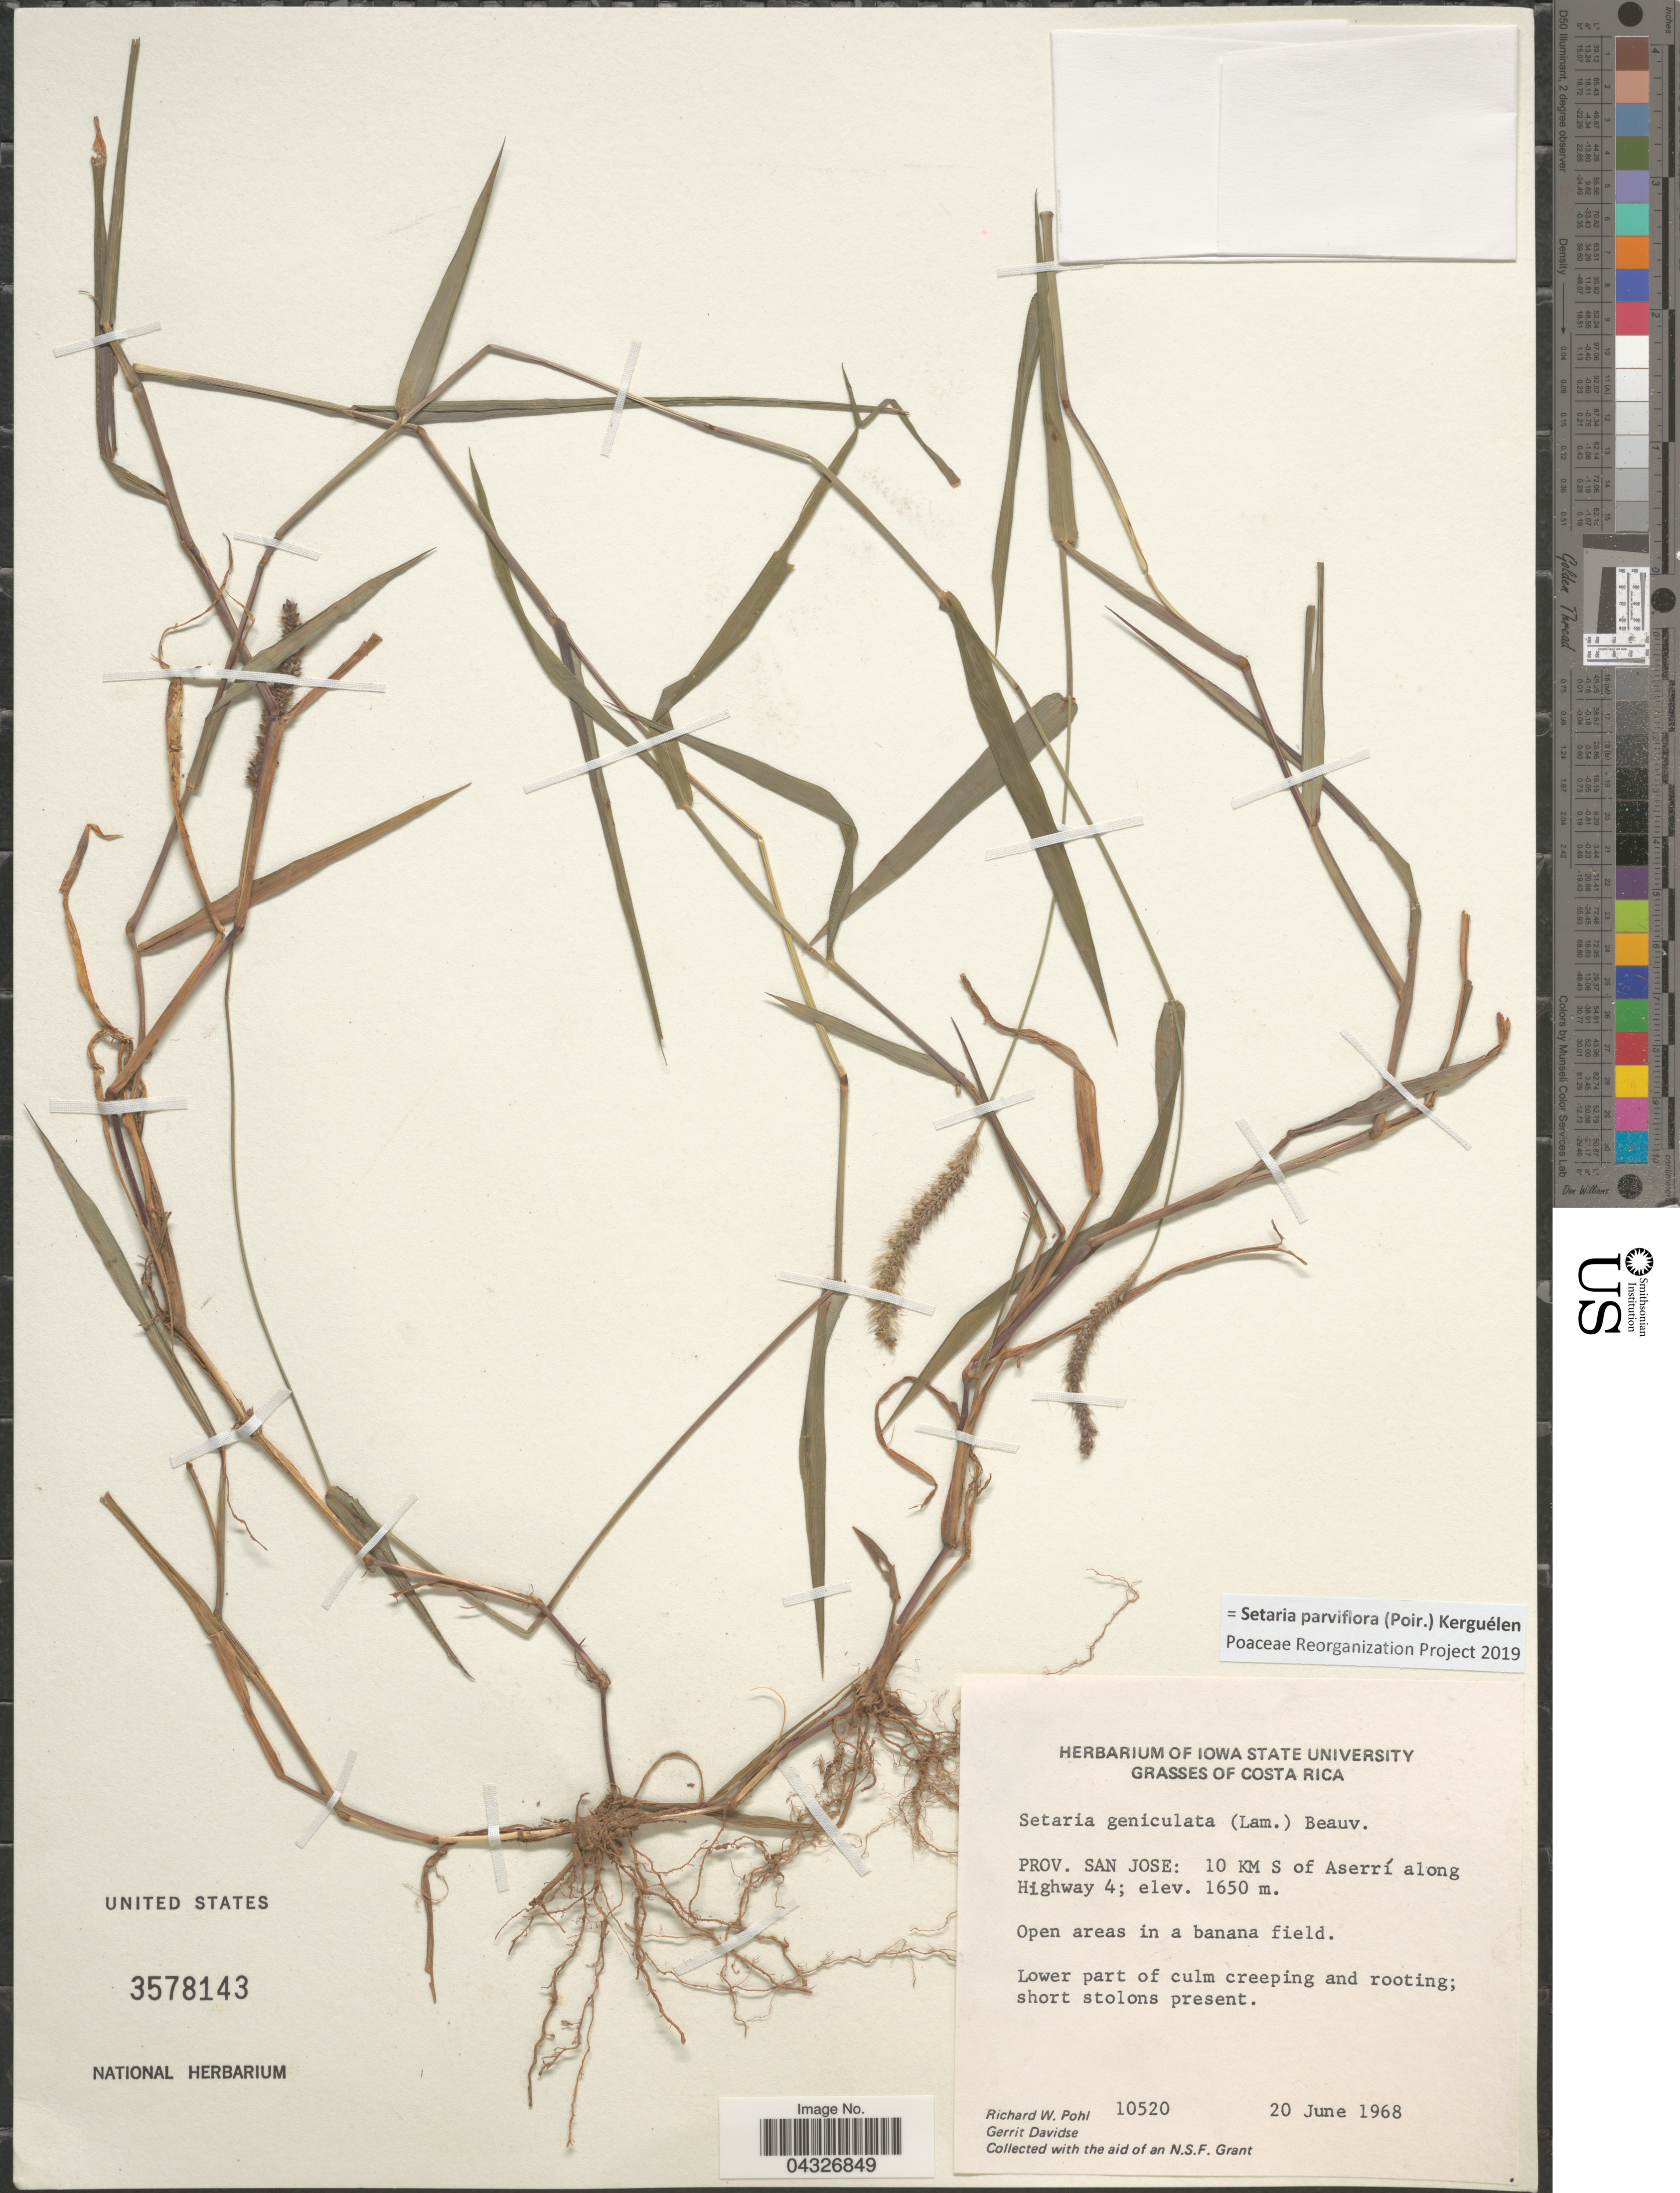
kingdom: Plantae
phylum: Tracheophyta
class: Liliopsida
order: Poales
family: Poaceae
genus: Setaria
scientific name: Setaria parviflora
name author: (Poir.) Kerguélen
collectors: R. W. Pohl & G. Davidse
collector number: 10520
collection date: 1968-06-20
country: Costa Rica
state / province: San José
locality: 10 KM S of Aserrí along Highway 4.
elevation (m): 1650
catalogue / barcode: US 3578143